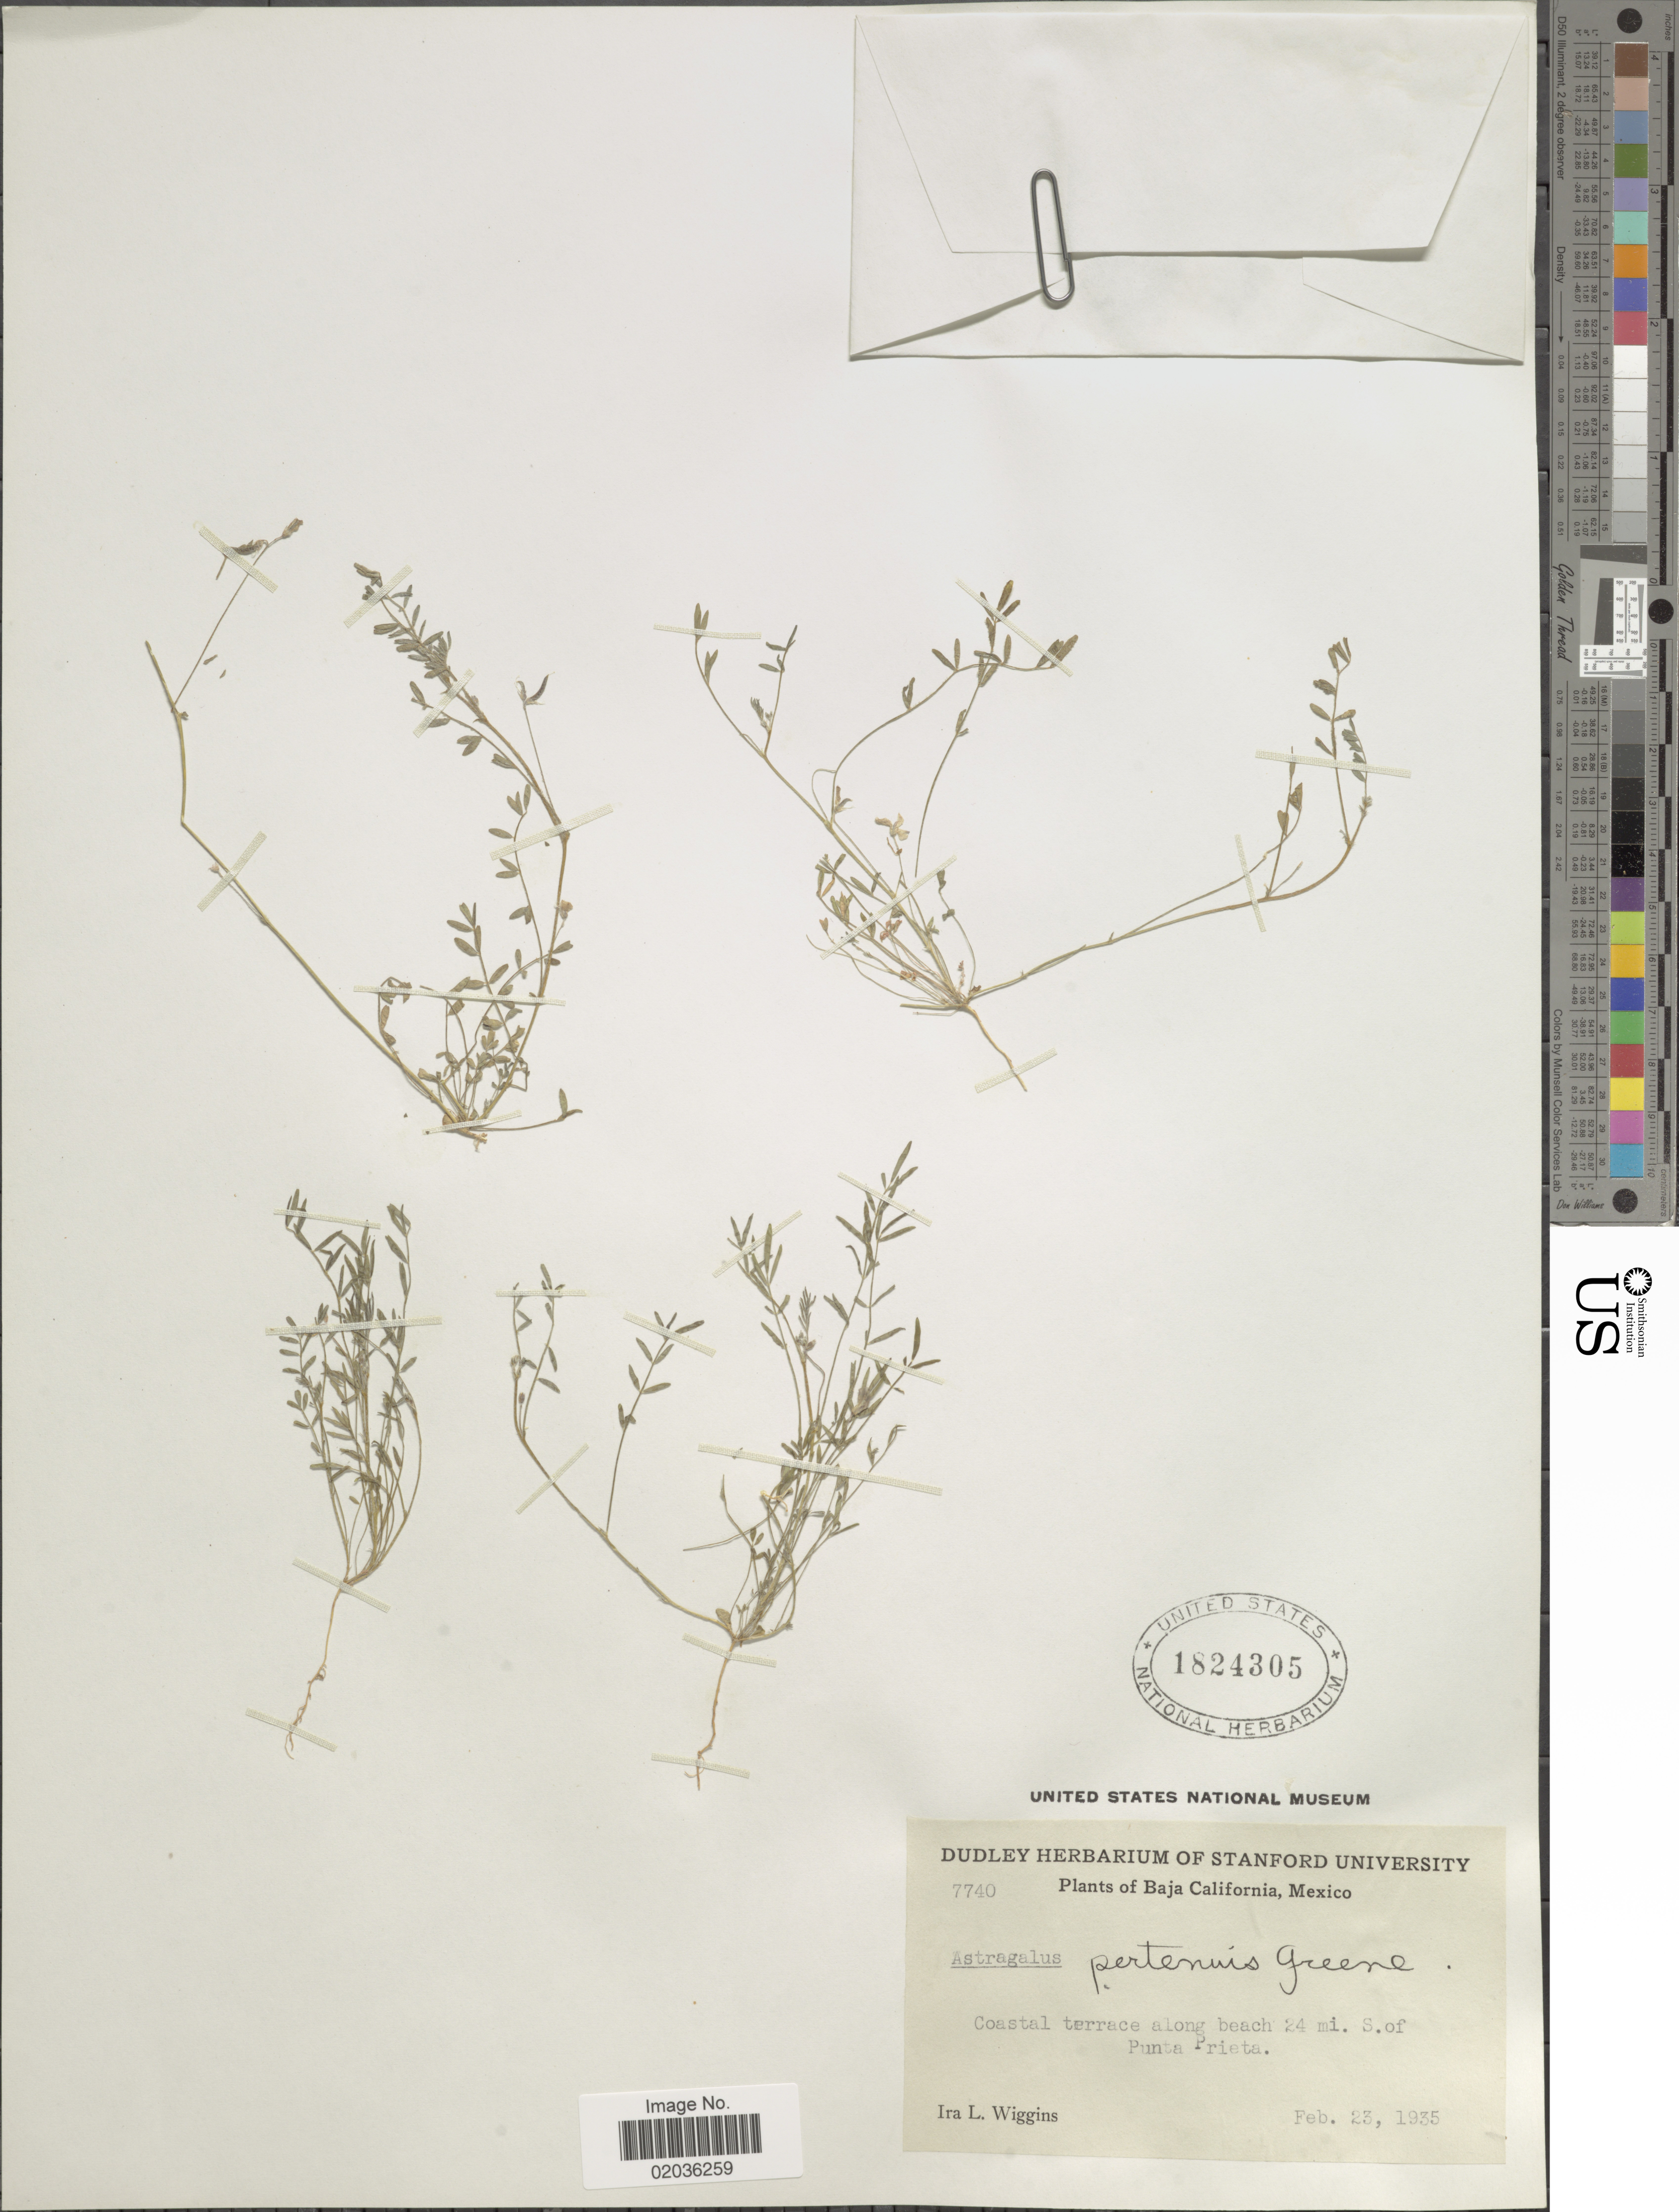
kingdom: Plantae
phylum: Tracheophyta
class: Magnoliopsida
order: Fabales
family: Fabaceae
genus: Astragalus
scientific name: Astragalus nuttallianus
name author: DC.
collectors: I. L. Wiggins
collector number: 7740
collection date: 1935-02-23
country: Mexico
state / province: Baja California Norte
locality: Coastal terrace along beach 24 mi S of Punta Prieta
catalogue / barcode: US 1824305